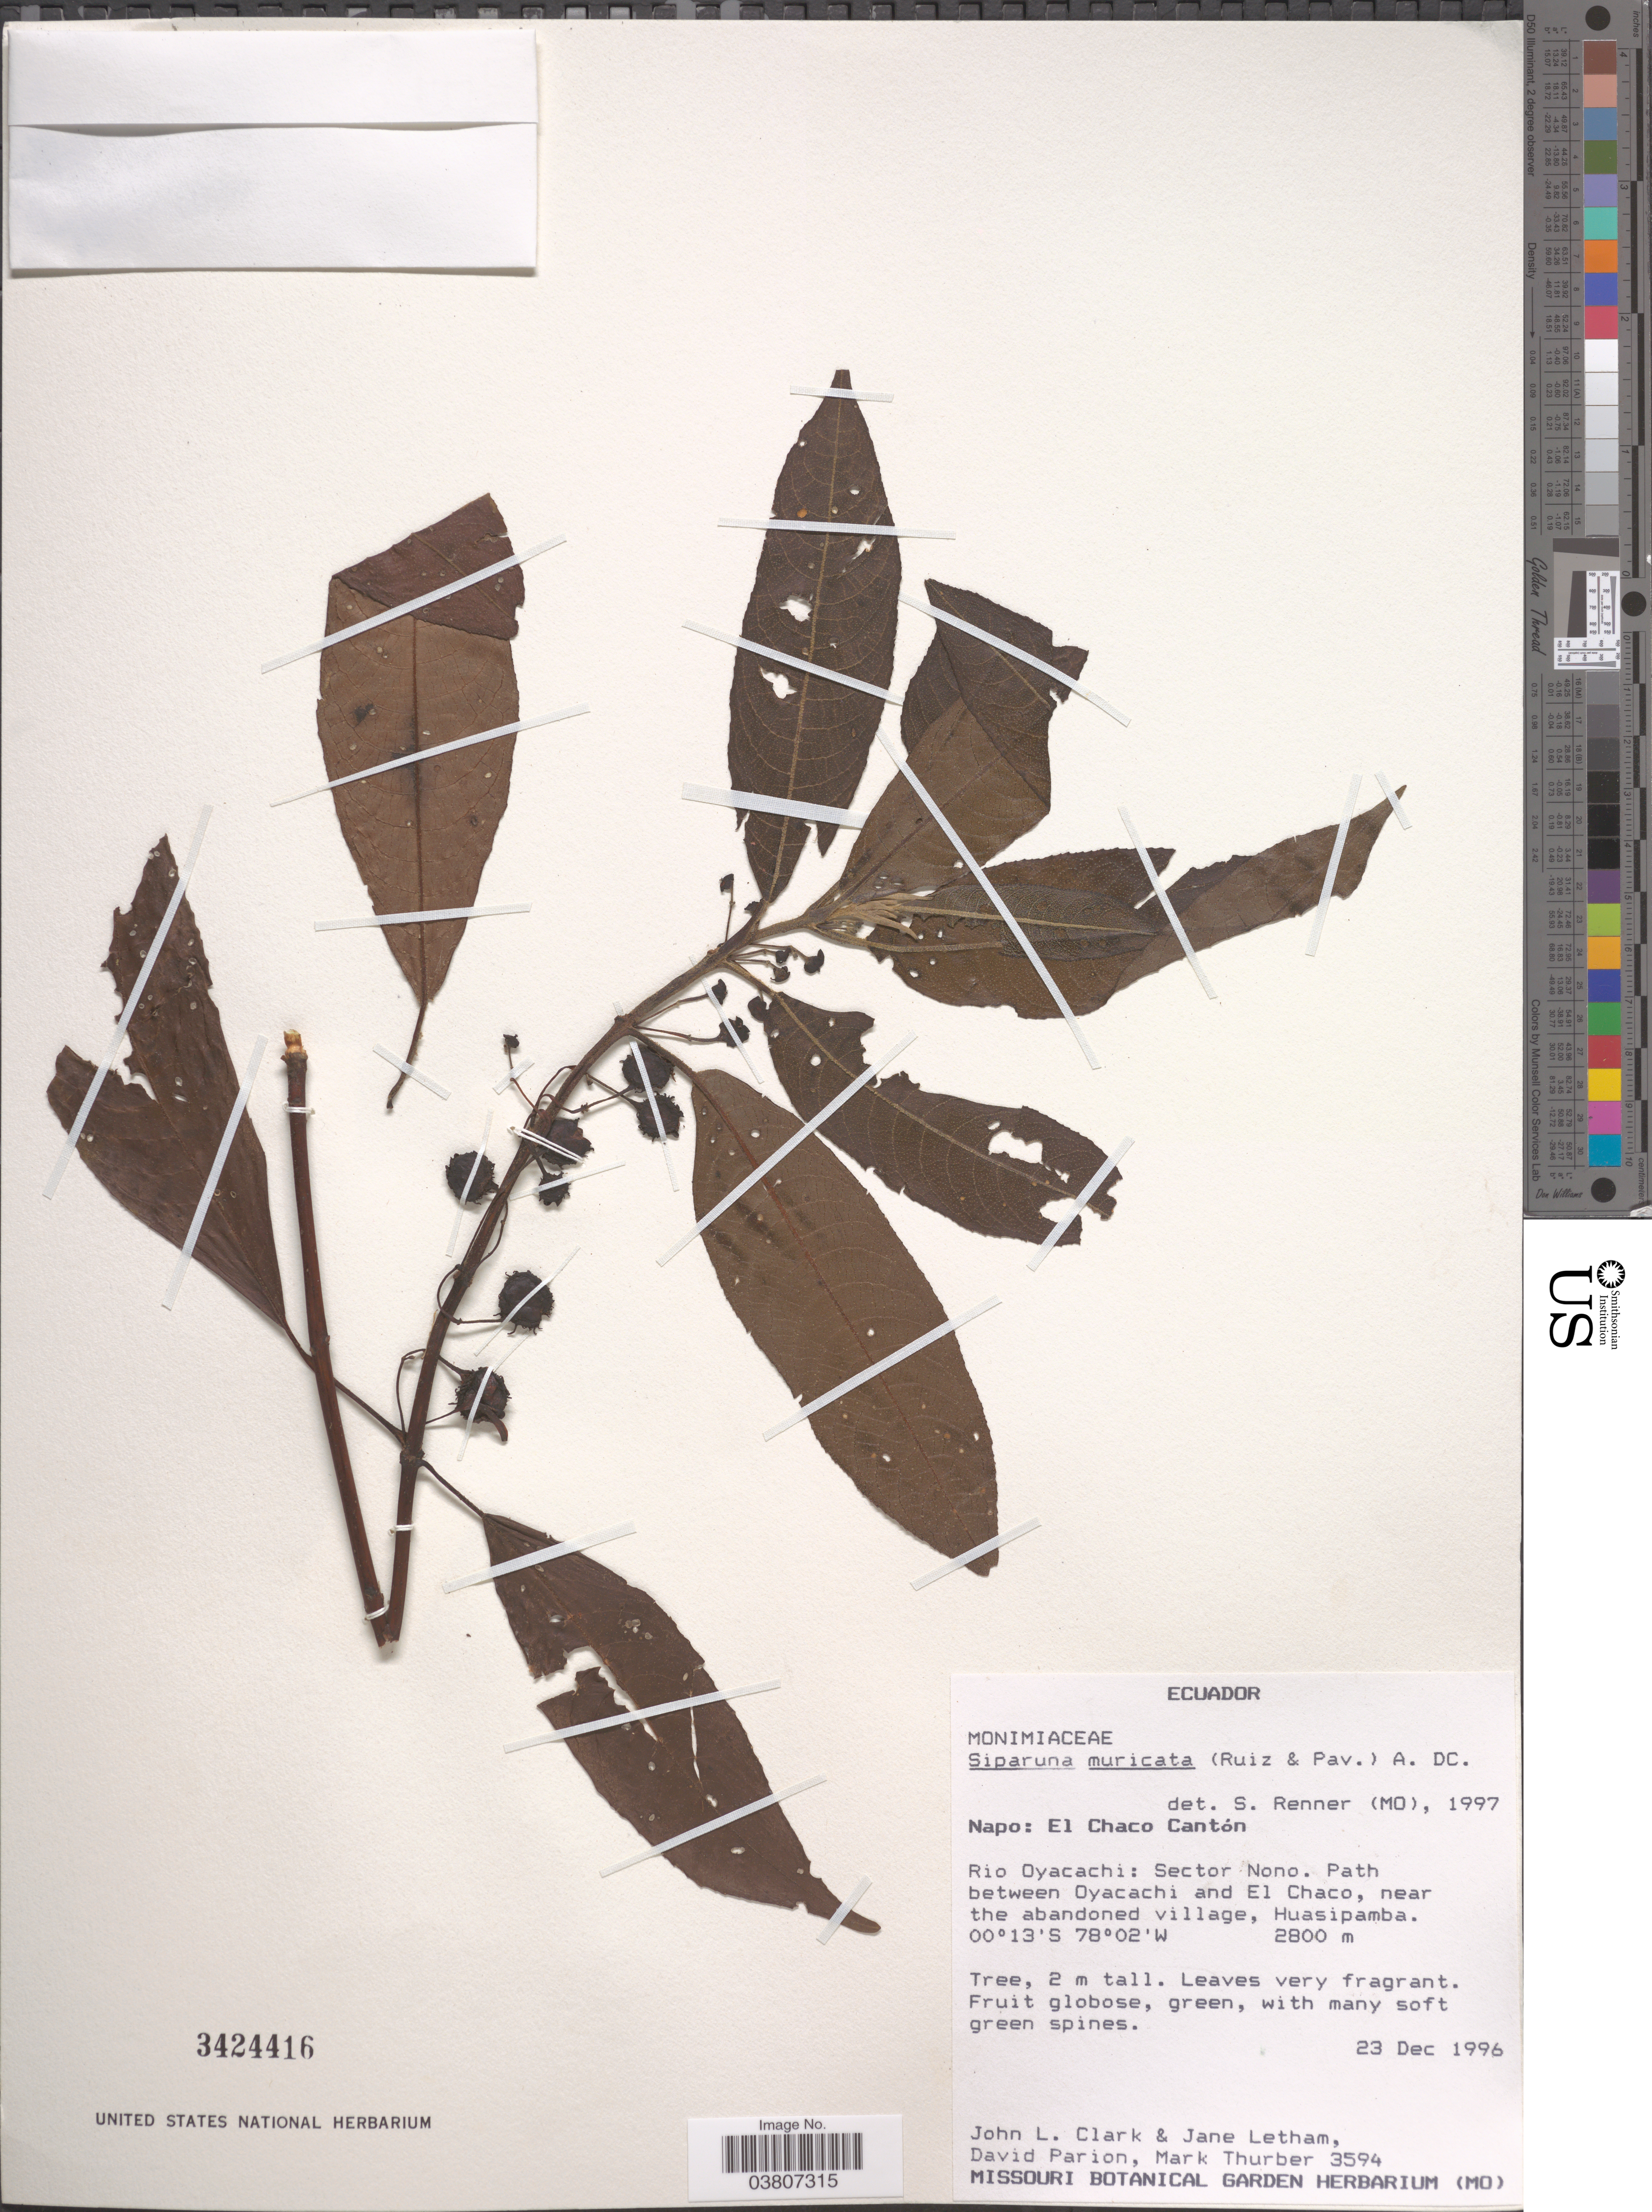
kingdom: Plantae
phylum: Tracheophyta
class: Magnoliopsida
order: Laurales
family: Siparunaceae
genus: Siparuna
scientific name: Siparuna muricata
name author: (Ruiz & Pav.) A. DC.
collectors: J. L. Clark, J. Letham, D. Parion & M. Thurber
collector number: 3594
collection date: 1996-12-23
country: Ecuador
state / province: Napo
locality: El Chaco Cantón. Rio Oyacachi: Sector Nono. Path between Oyacachi and El Chaco, near the abandoned village, Huasipamba.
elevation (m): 2800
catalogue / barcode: US 3424416